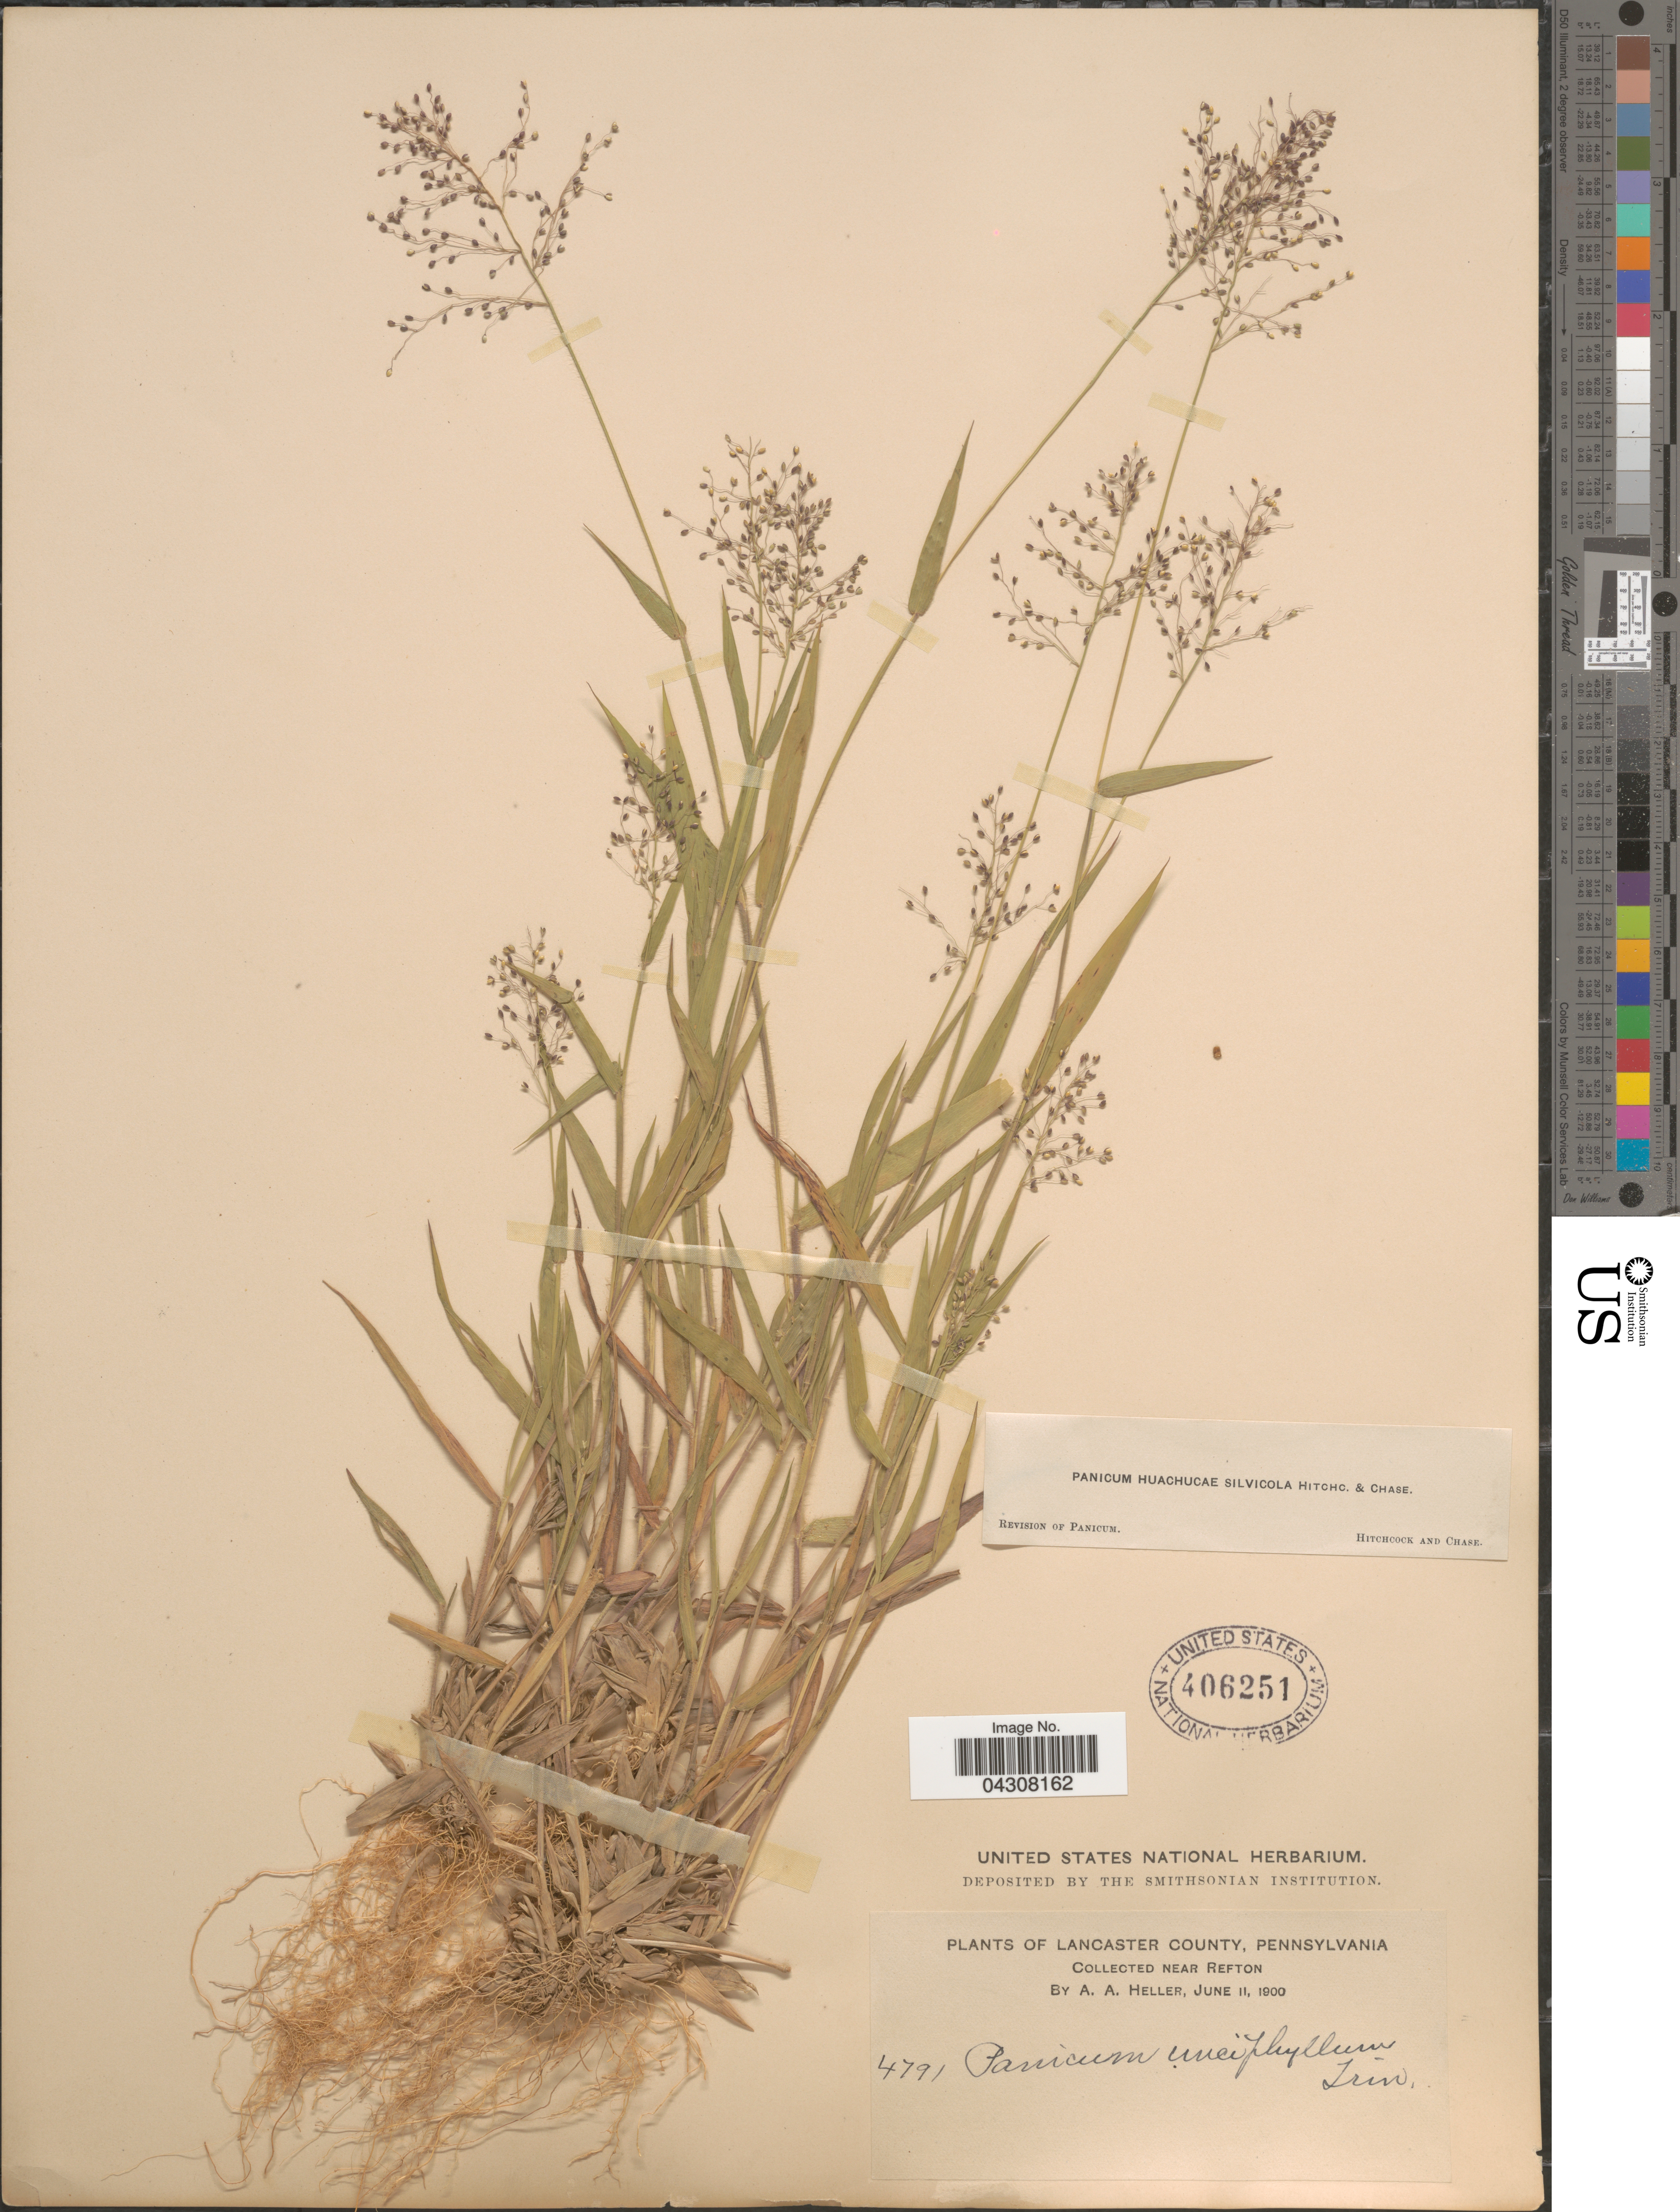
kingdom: Plantae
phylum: Tracheophyta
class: Liliopsida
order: Poales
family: Poaceae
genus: Dichanthelium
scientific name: Dichanthelium acuminatum var. acuminatum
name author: (Sw.) Gould & C.A. Clark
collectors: A. A. Heller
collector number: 4791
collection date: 1900-06-11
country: United States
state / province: Pennsylvania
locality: Lancaster County. Near Refton.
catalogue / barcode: US 406251